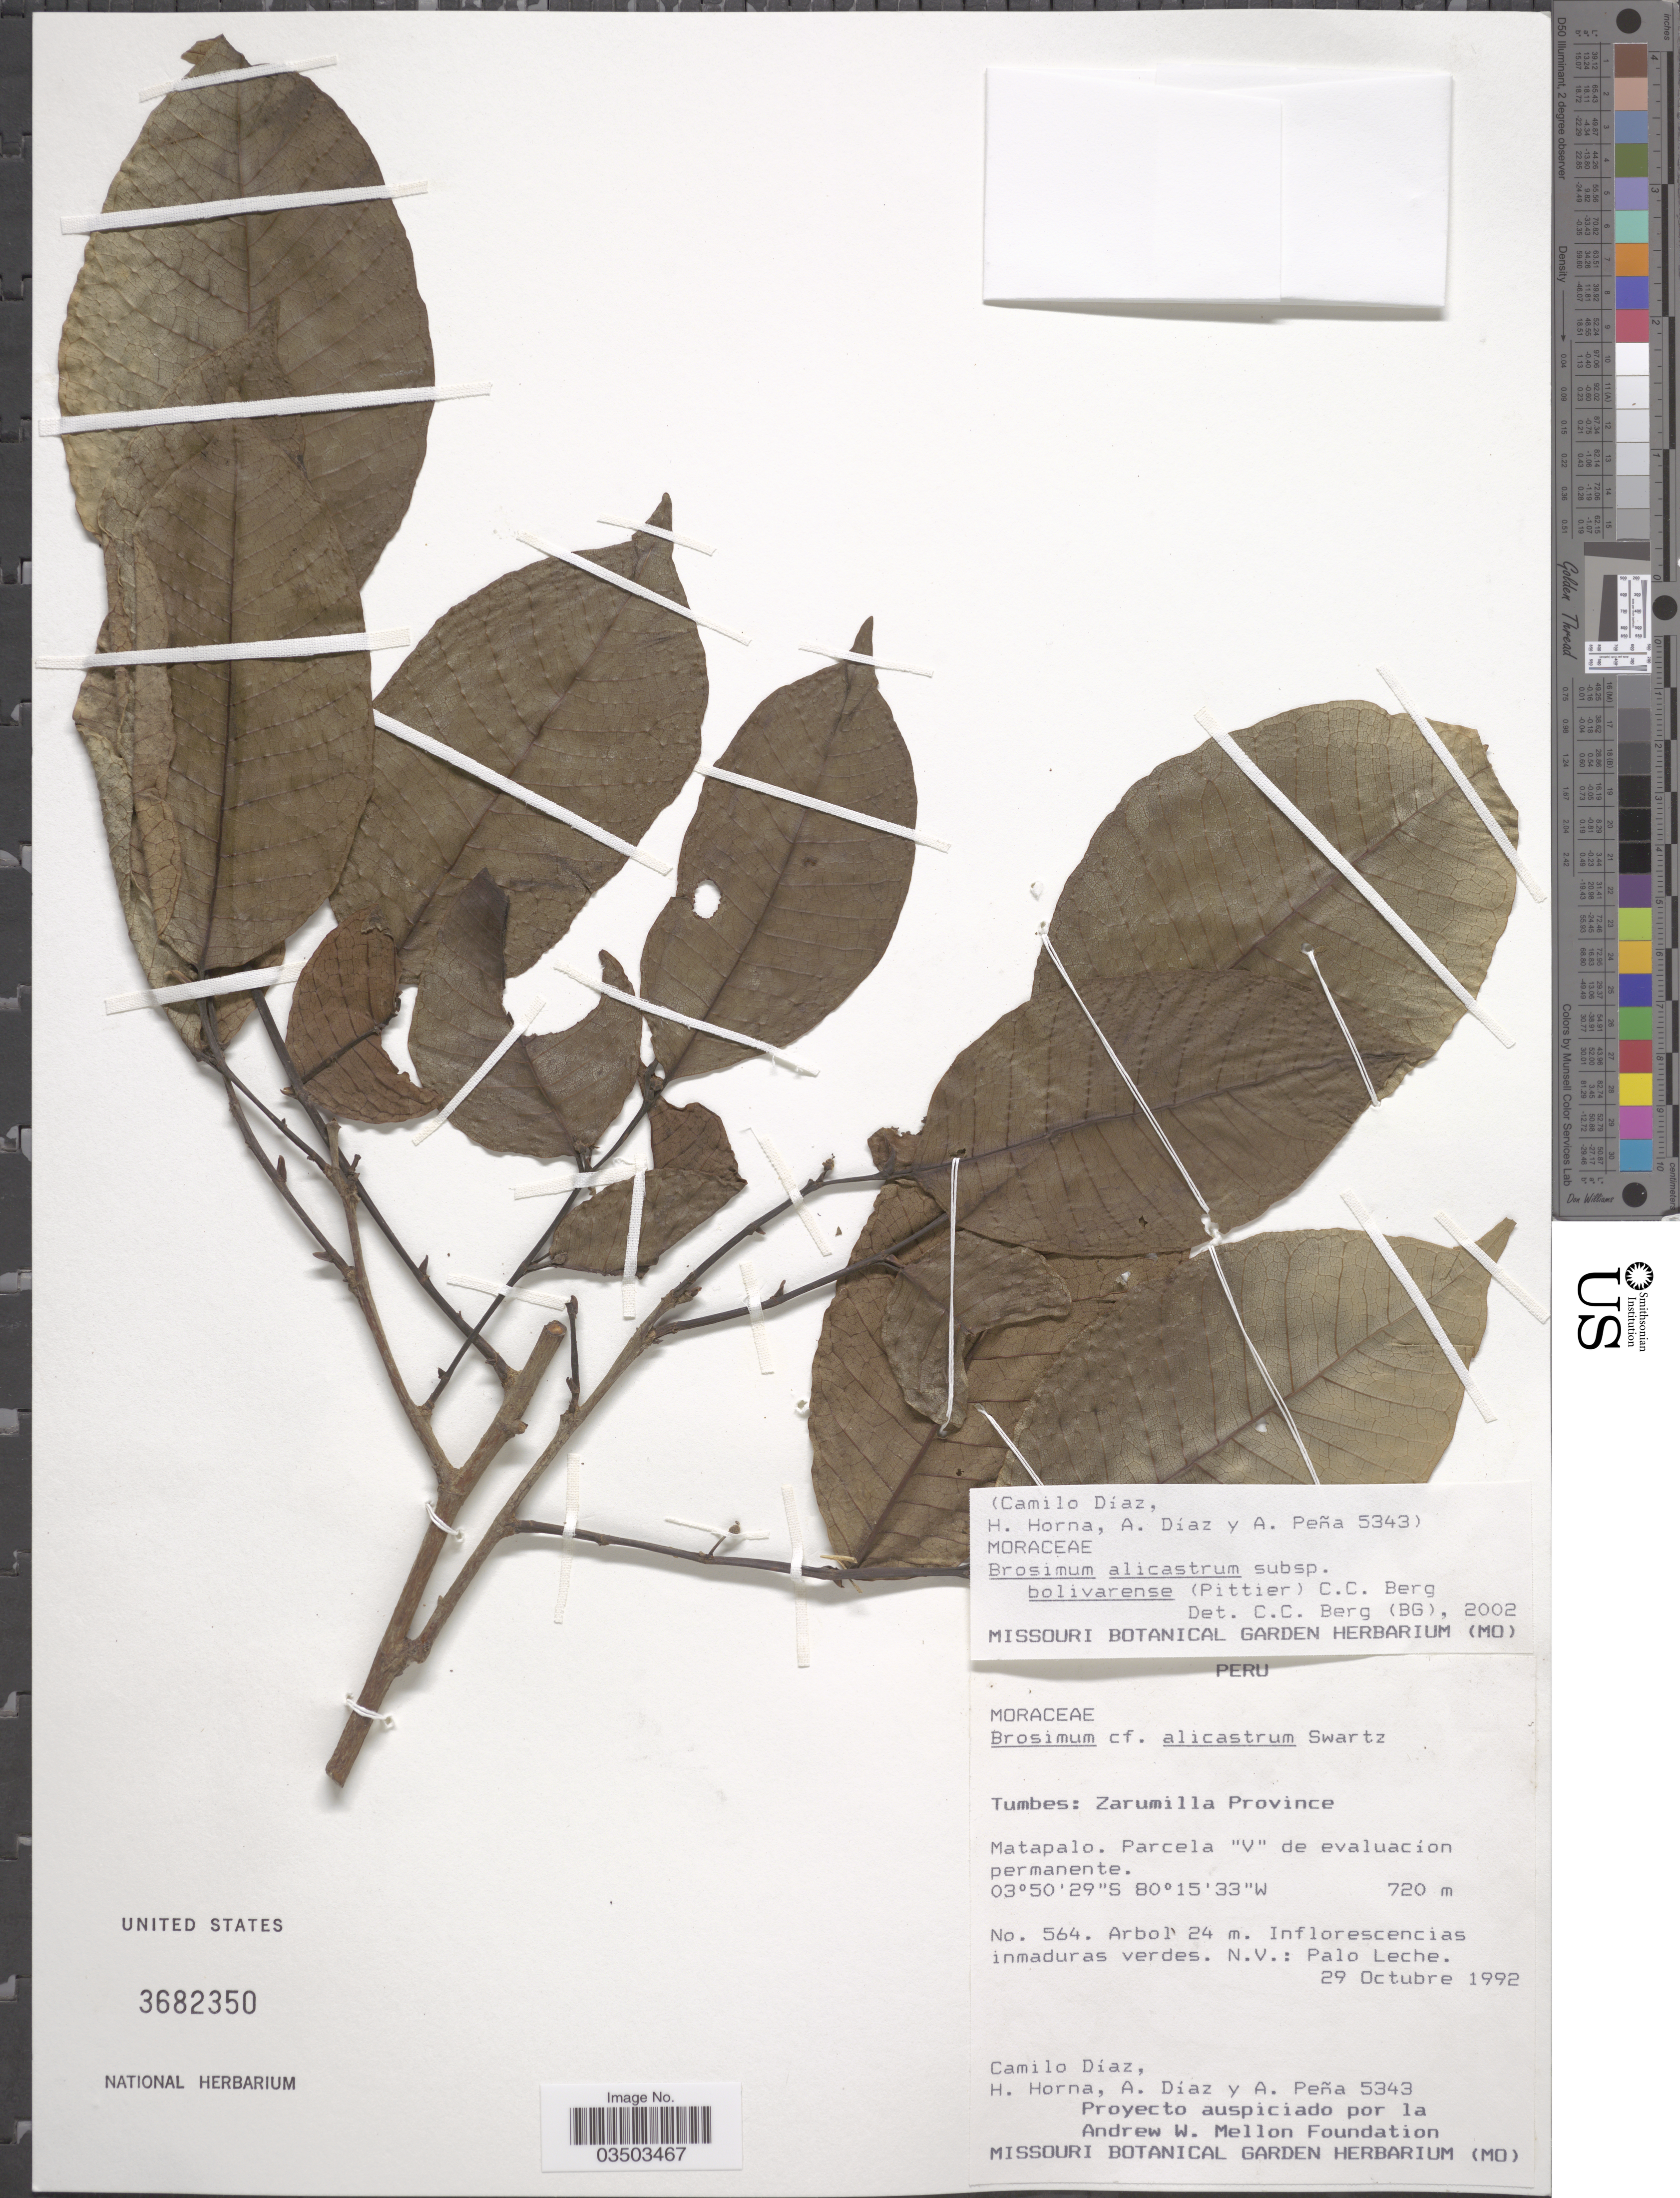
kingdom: Plantae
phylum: Tracheophyta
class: Magnoliopsida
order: Rosales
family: Moraceae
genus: Brosimum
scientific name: Brosimum alicastrum subsp. bolivarense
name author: (Pittier) C.C. Berg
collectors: C. Díaz, H. Horna, A. Díaz & A. Peña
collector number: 5343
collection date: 1992-10-29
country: Peru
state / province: Tumbes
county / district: Zarumilla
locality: Zarumilla Province. Matapalo. Parcela "V" de evaluacíon permanente.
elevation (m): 720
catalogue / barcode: US 3682350